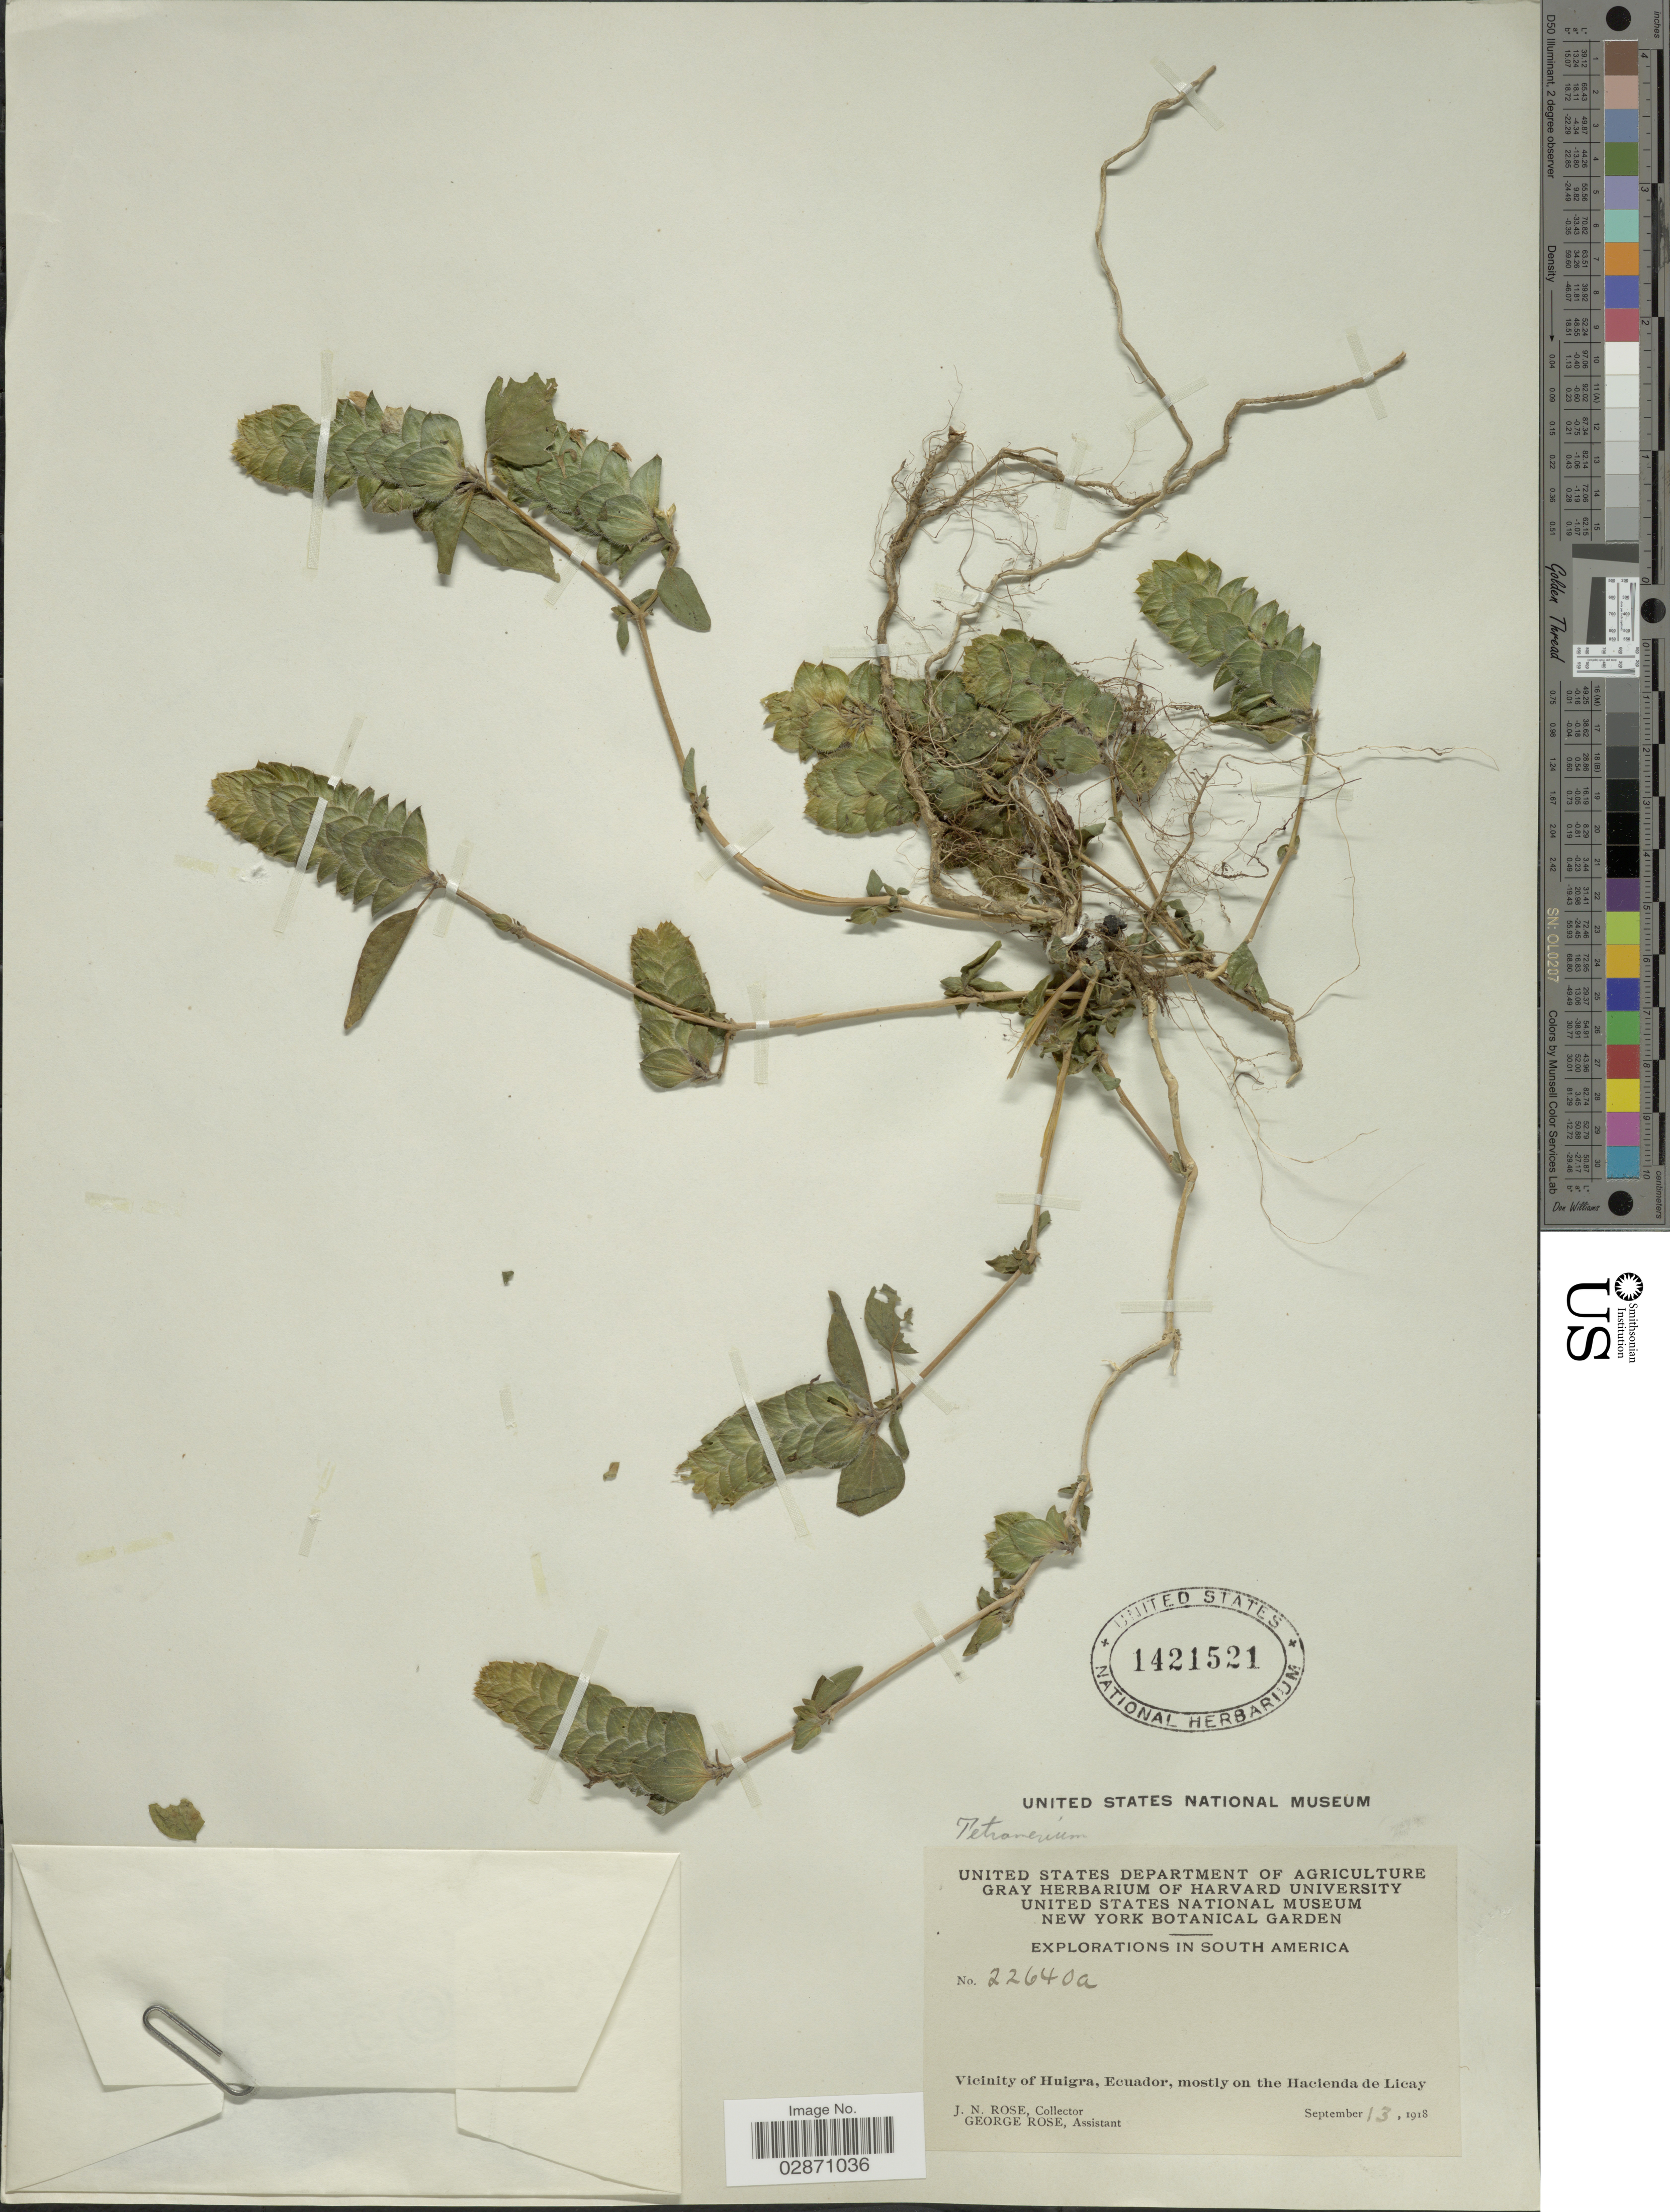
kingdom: Plantae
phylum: Tracheophyta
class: Magnoliopsida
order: Lamiales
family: Acanthaceae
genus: Tetramerium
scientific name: Tetramerium nervosum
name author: Nees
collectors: J. N. Rose & G. Rose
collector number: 22640a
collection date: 1918-09-13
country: Ecuador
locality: Vicinity of Huigra, mostly on the Hacienda de Licay.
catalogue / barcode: US 1421521